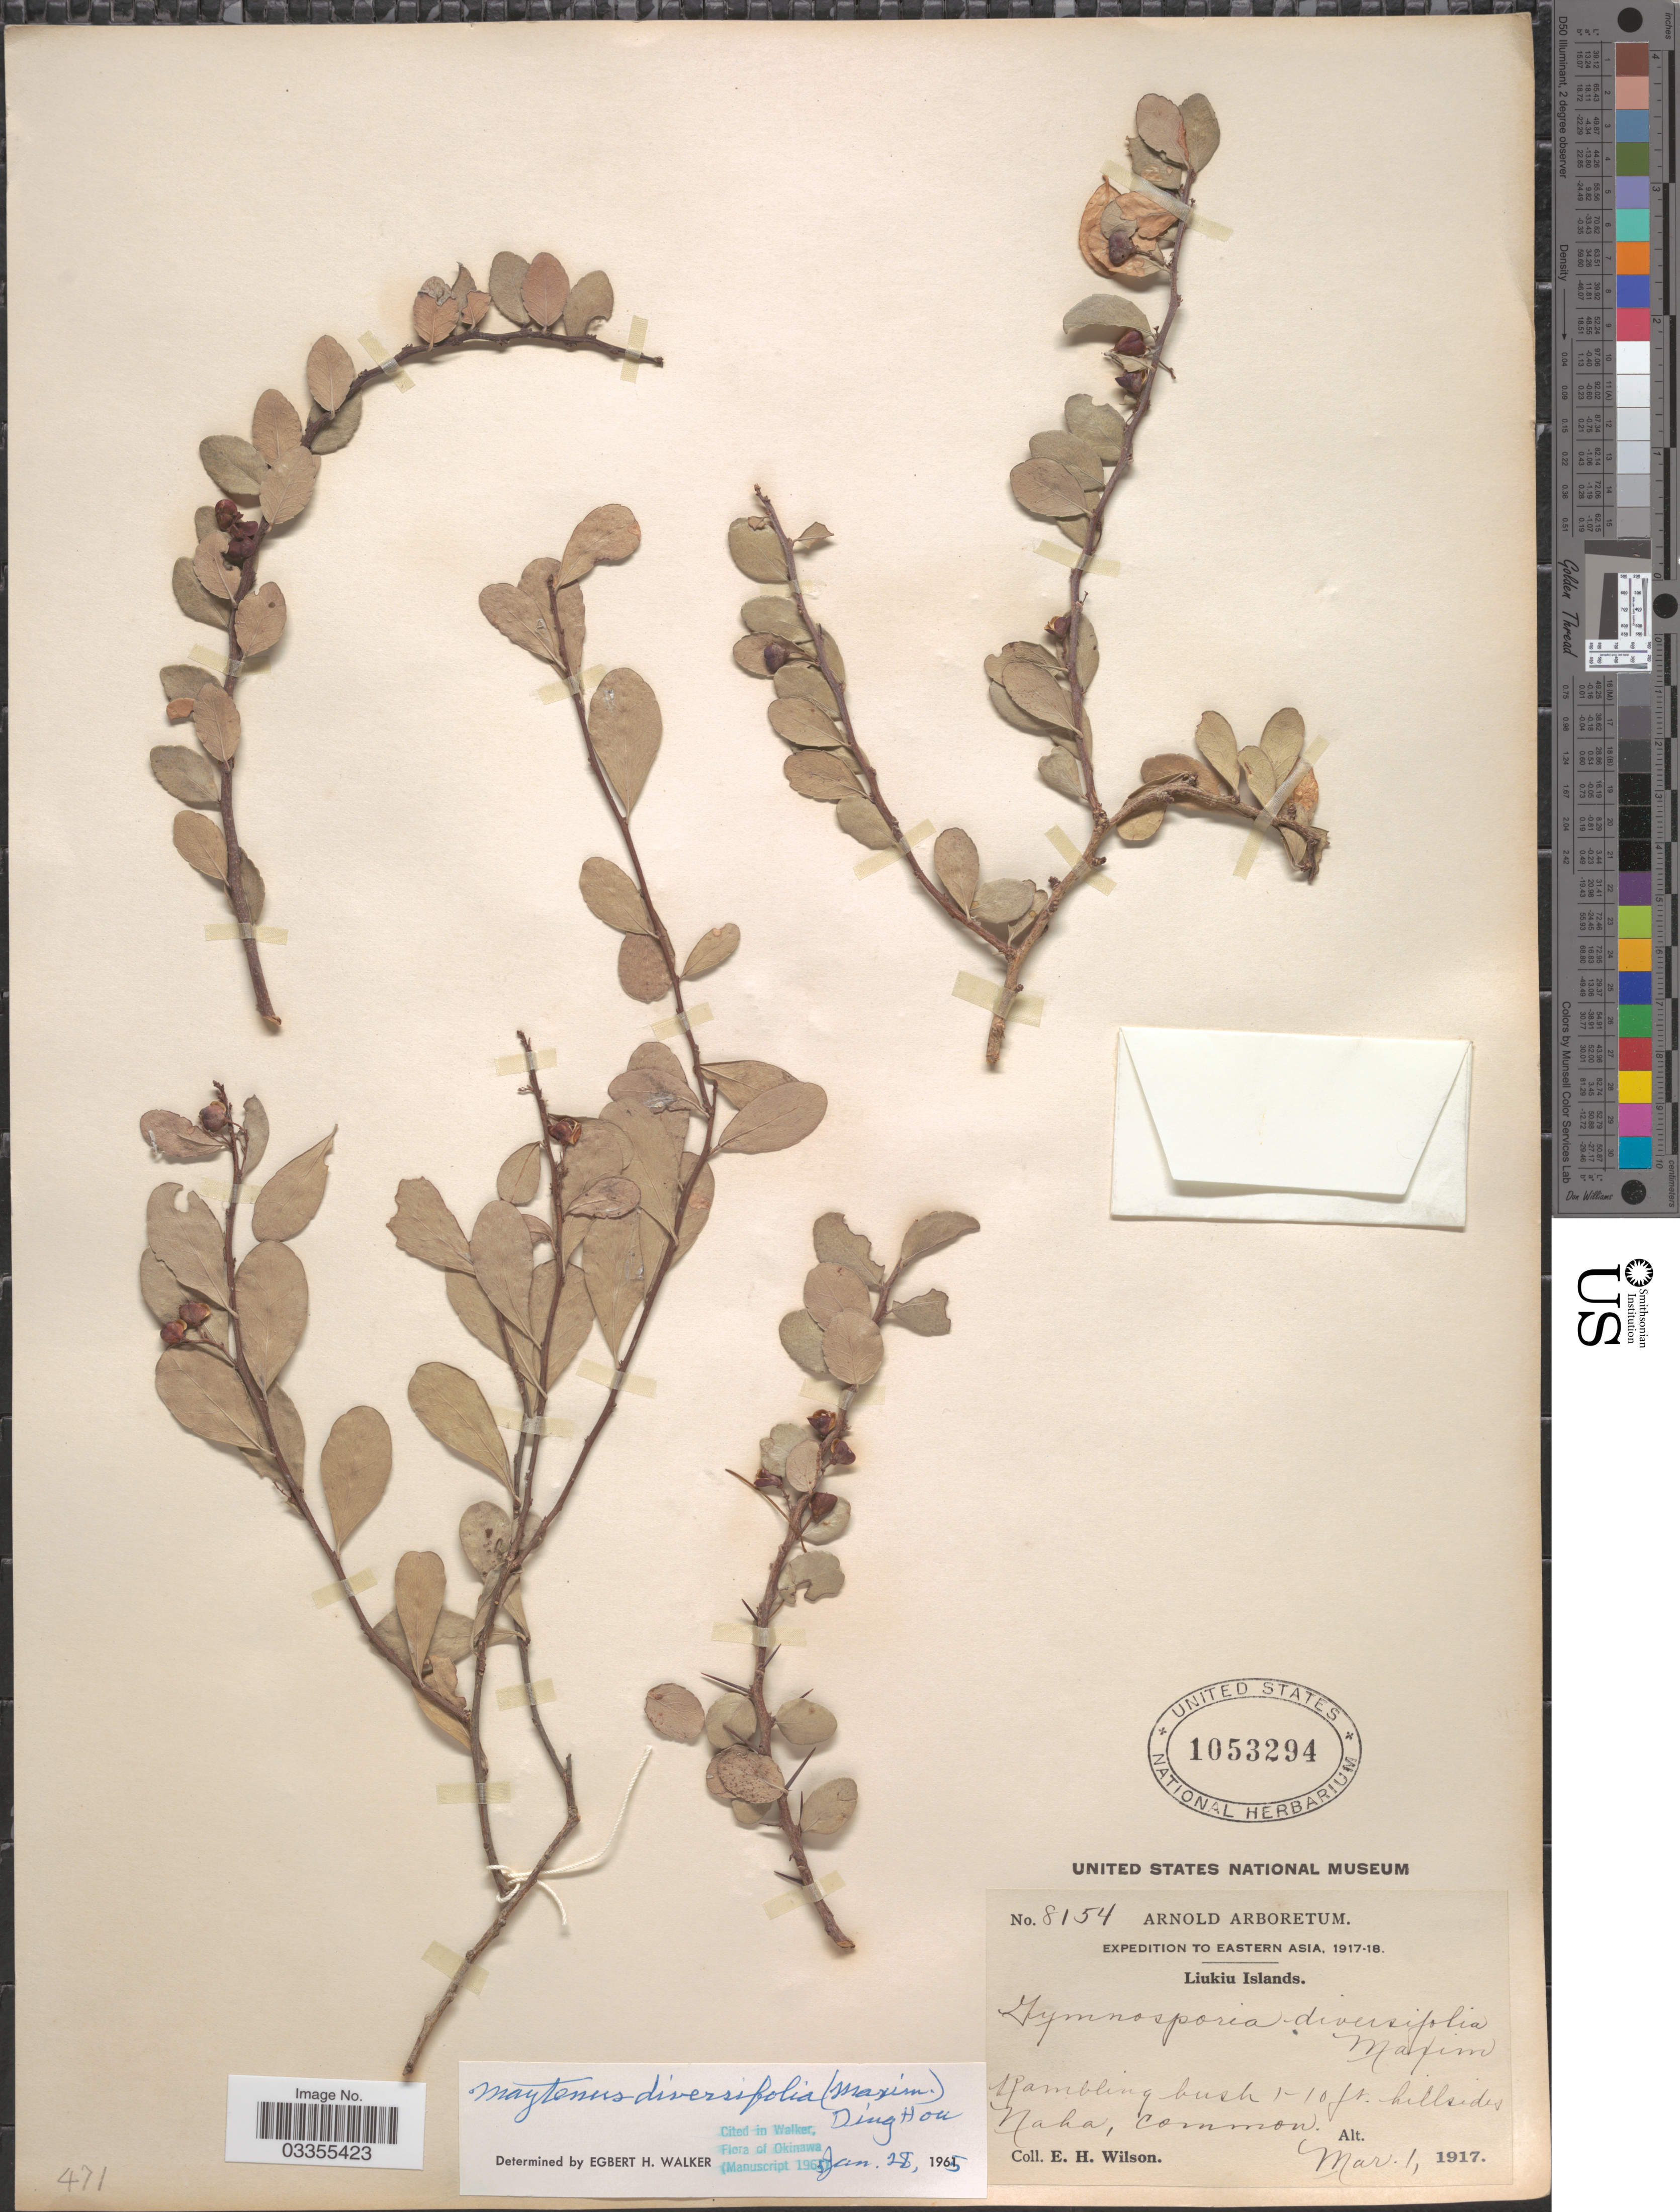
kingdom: Plantae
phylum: Tracheophyta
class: Magnoliopsida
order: Celastrales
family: Celastraceae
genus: Gymnosporia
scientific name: Gymnosporia diversifolia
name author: Maxim.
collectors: E. Wilson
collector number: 8154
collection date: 1917-03-01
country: Japan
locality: Eastern Asia. Liukiu Islands. Hillsides, Naha.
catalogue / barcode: US 1053294